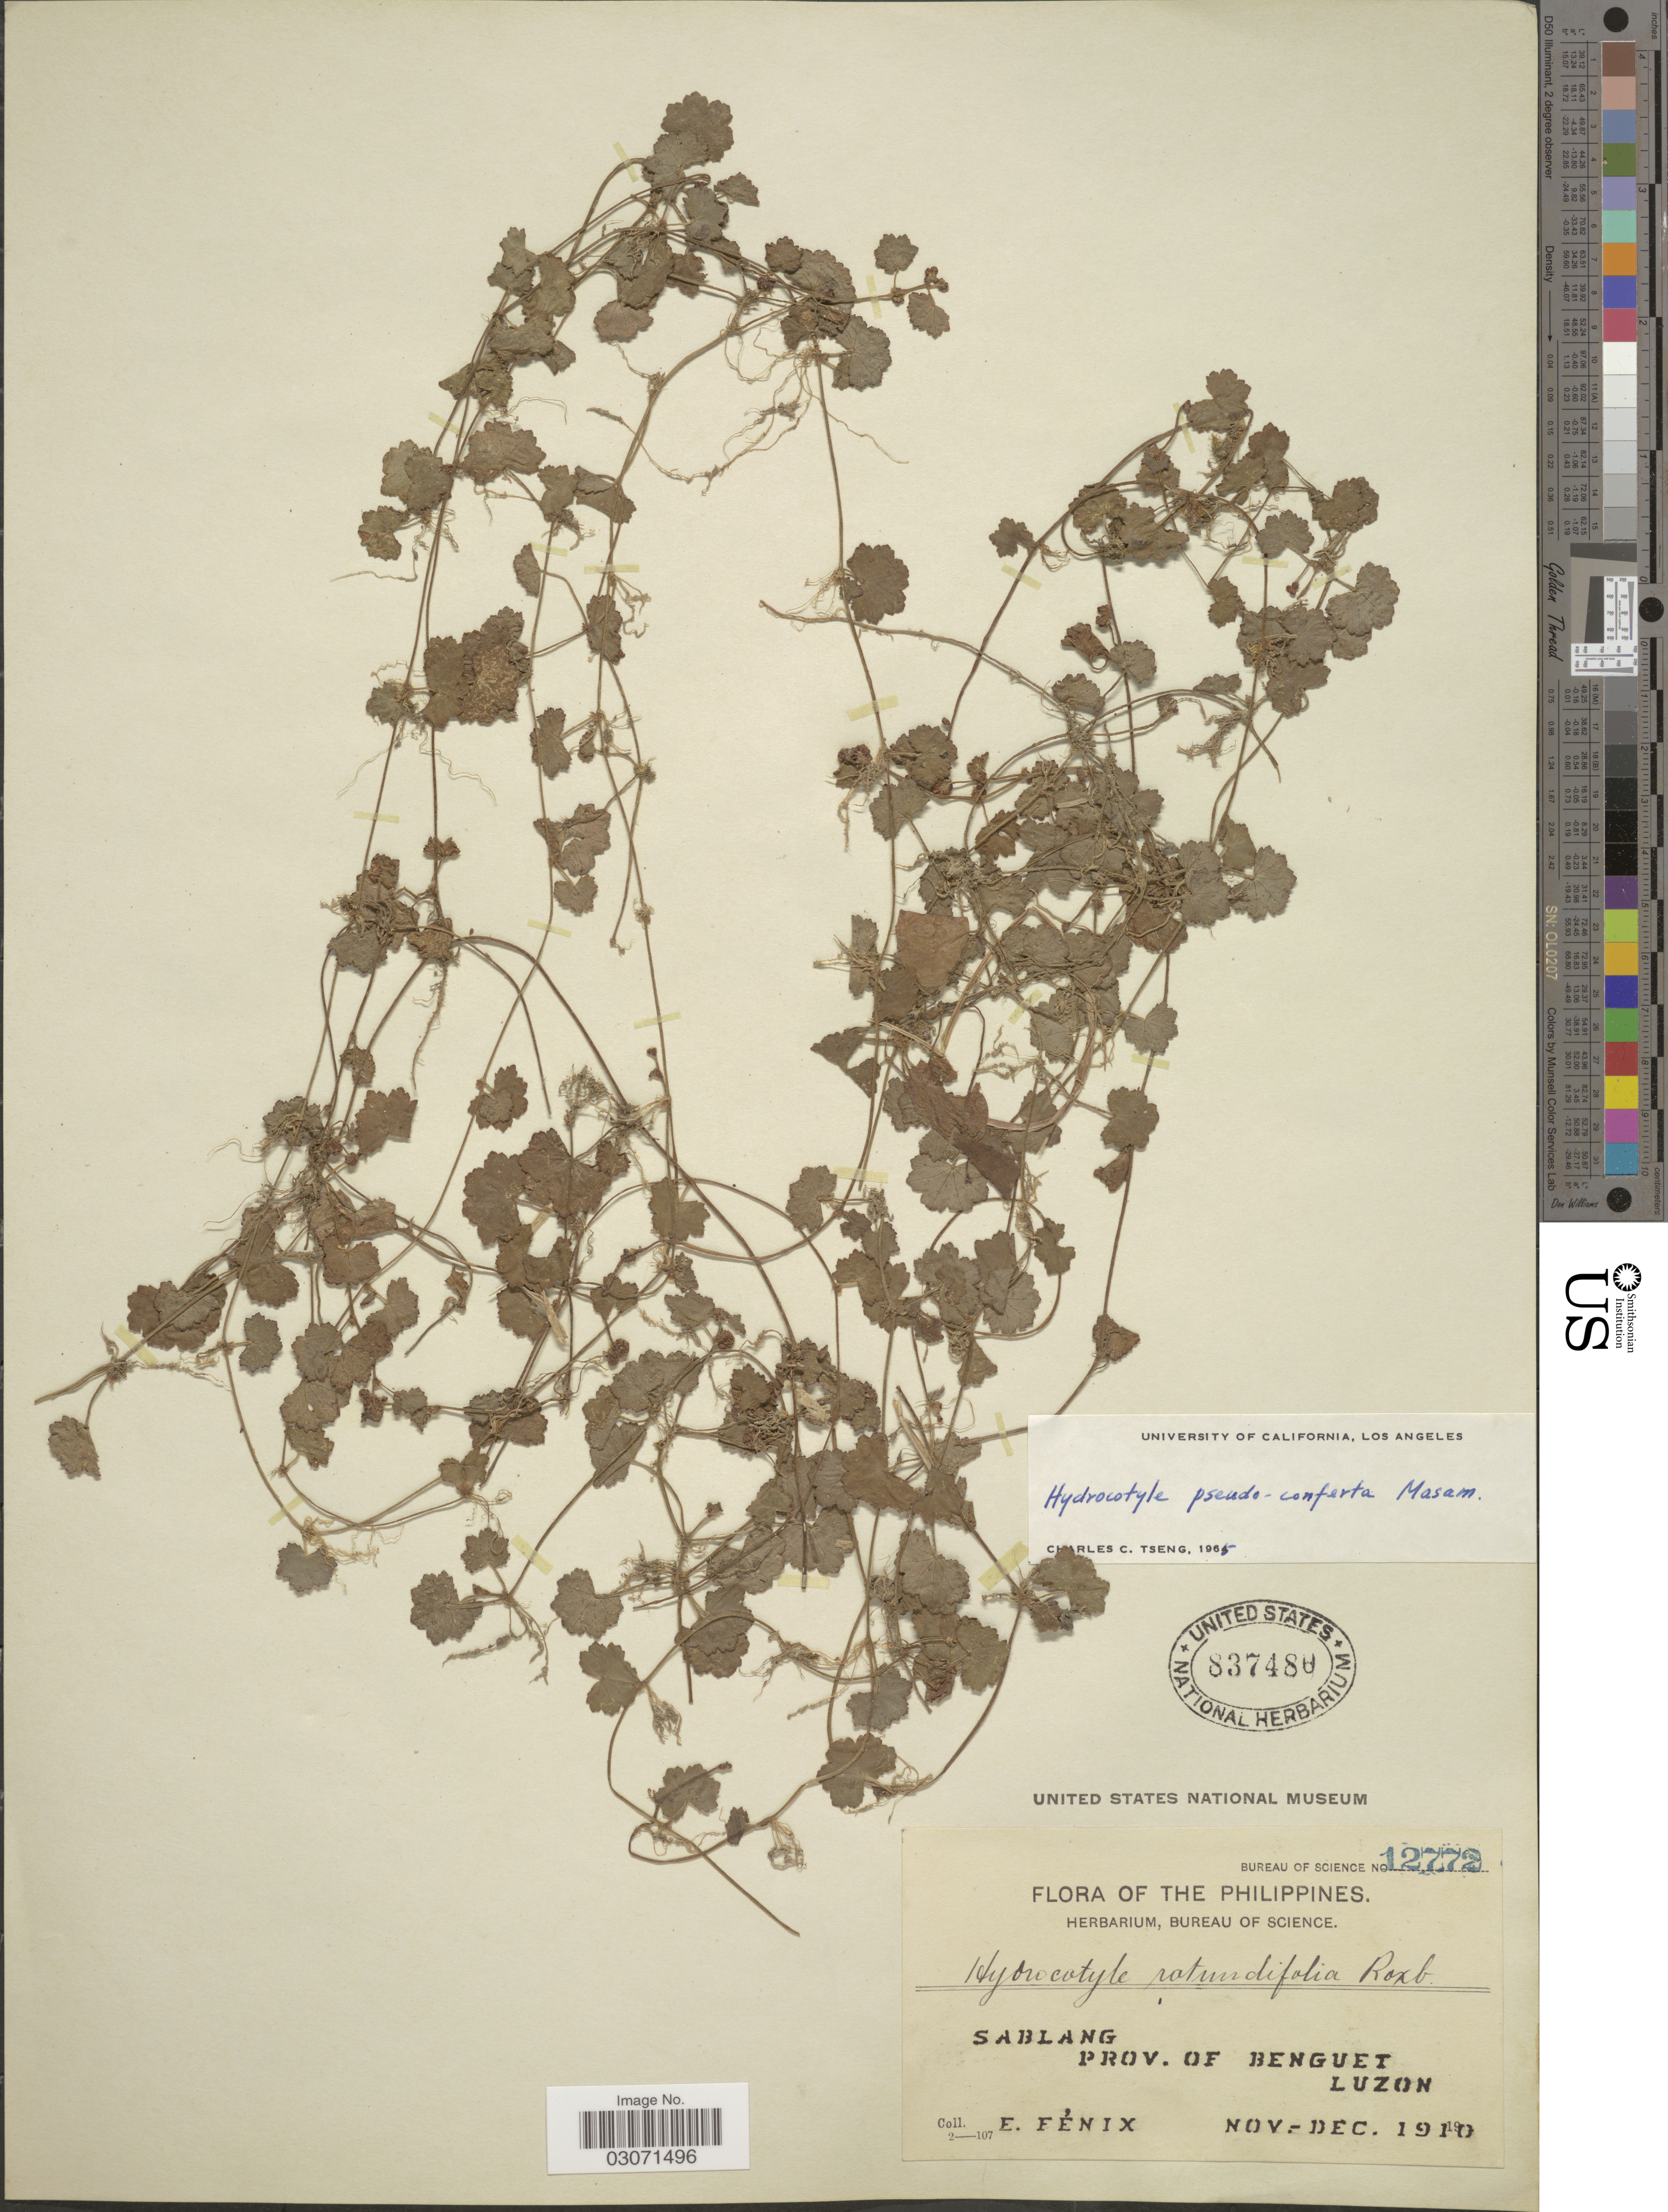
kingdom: Plantae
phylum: Tracheophyta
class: Magnoliopsida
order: Apiales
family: Araliaceae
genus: Hydrocotyle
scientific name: Hydrocotyle pseudoconferta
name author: Masam.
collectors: E. Fénix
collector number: Bureau of Science 12772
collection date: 1910-11/1910-12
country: Philippines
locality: Sablang. Prov. of Benguet. Luzon.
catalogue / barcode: US 837480